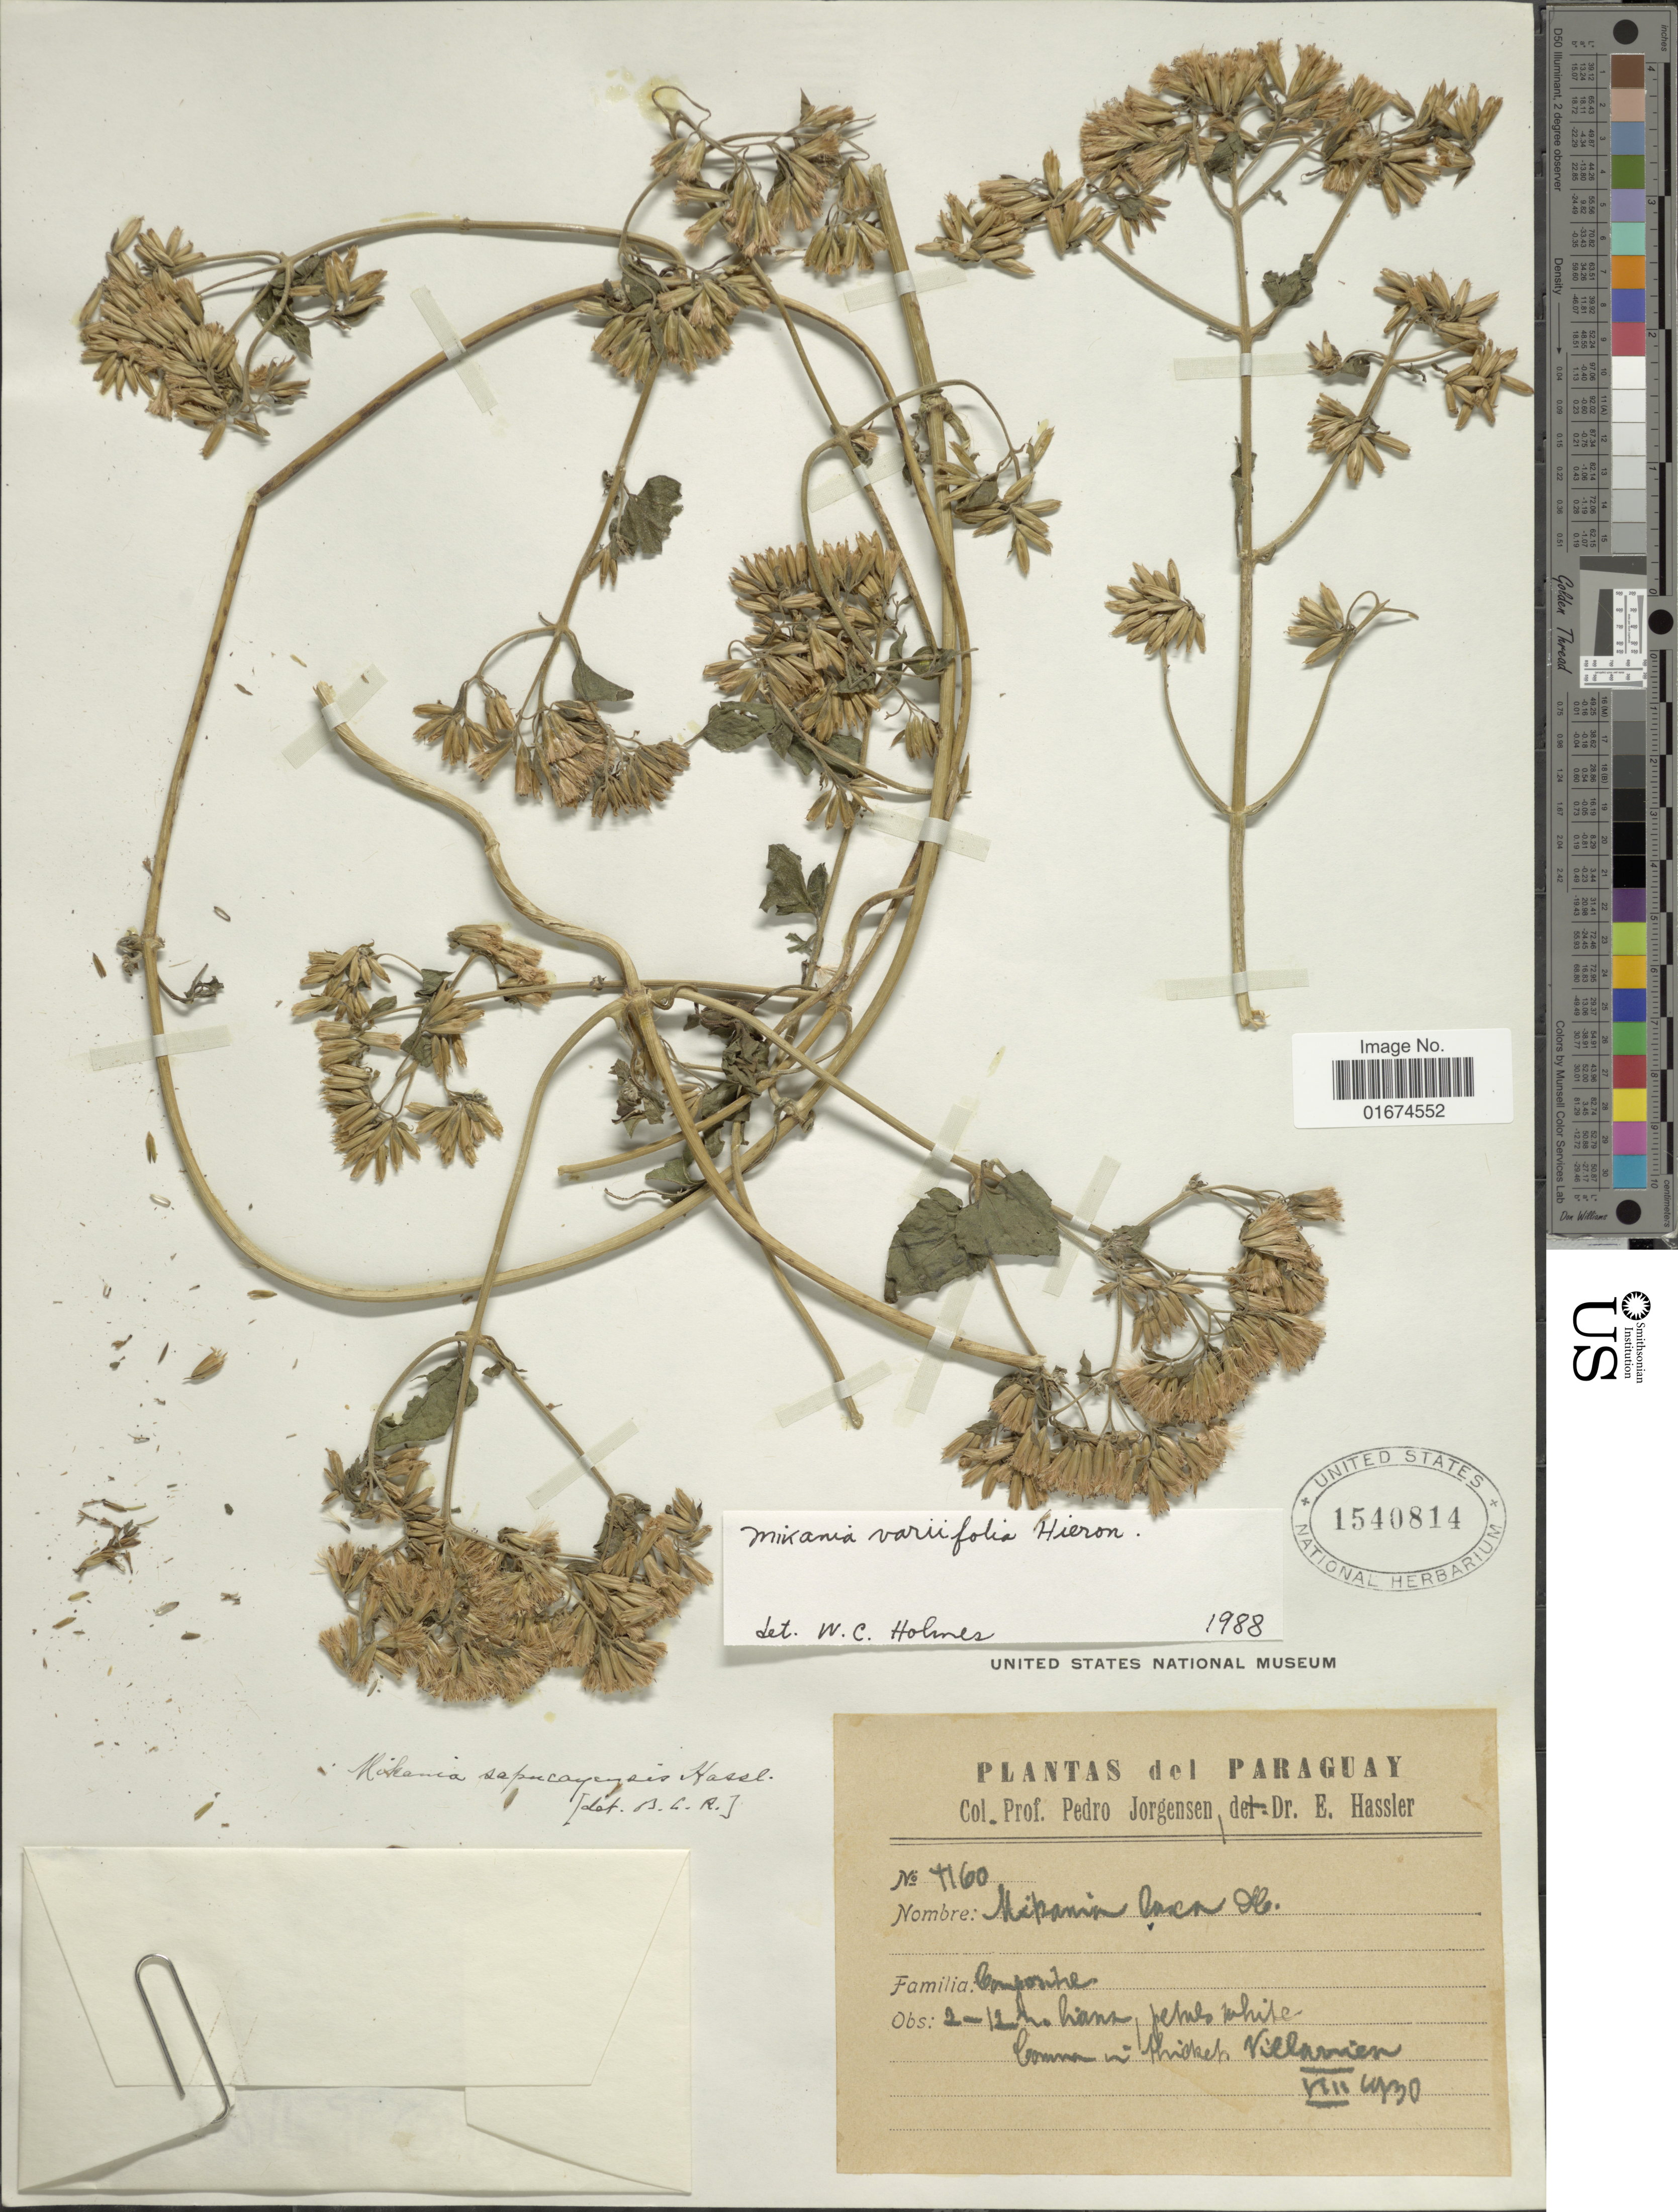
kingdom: Plantae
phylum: Tracheophyta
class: Magnoliopsida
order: Asterales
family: Asteraceae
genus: Mikania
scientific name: Mikania variifolia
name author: Hieron.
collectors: P. Jörgensen & E. Hassler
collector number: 4160*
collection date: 1930-08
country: Paraguay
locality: Common in thickets Villarrica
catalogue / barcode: US 1540814